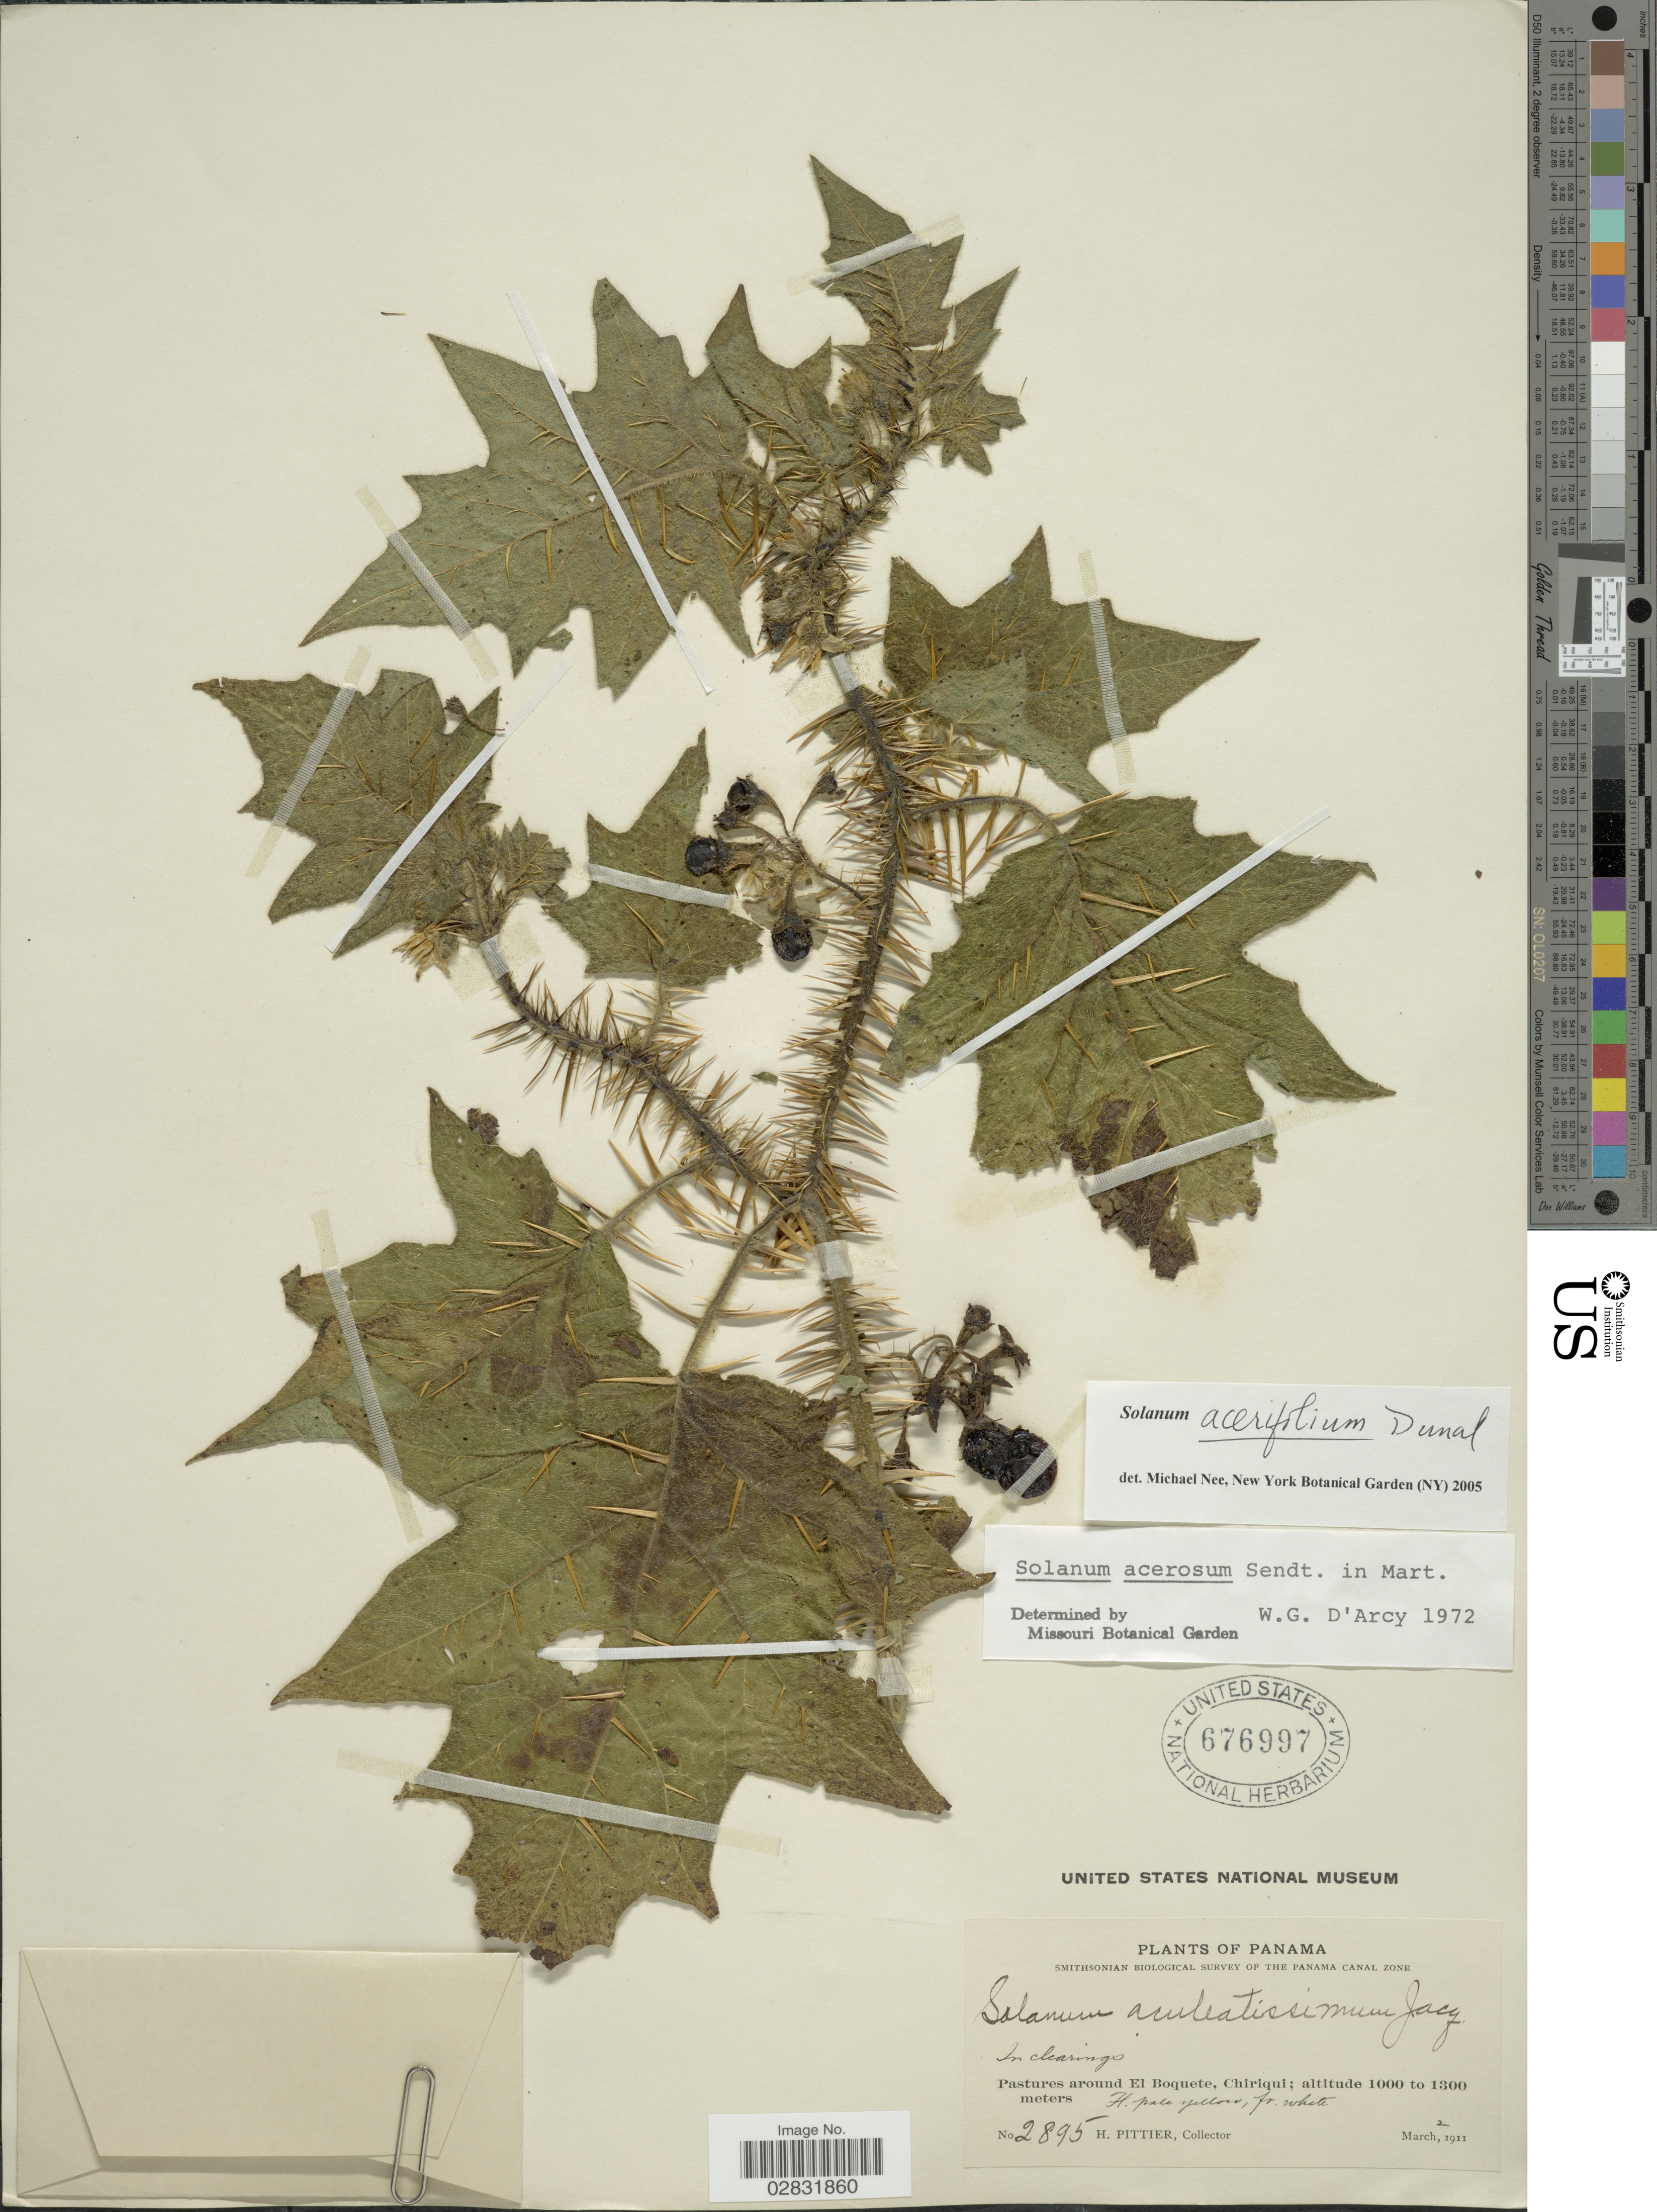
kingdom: Plantae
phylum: Tracheophyta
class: Magnoliopsida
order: Solanales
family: Solanaceae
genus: Solanum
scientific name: Solanum acerifolium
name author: Humb. & Bonpl. ex Dunal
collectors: H. F. Pittier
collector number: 2895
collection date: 1911-03-02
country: Panama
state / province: Chiriqui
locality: Pastures around El Boquete.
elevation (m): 1000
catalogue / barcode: US 676997